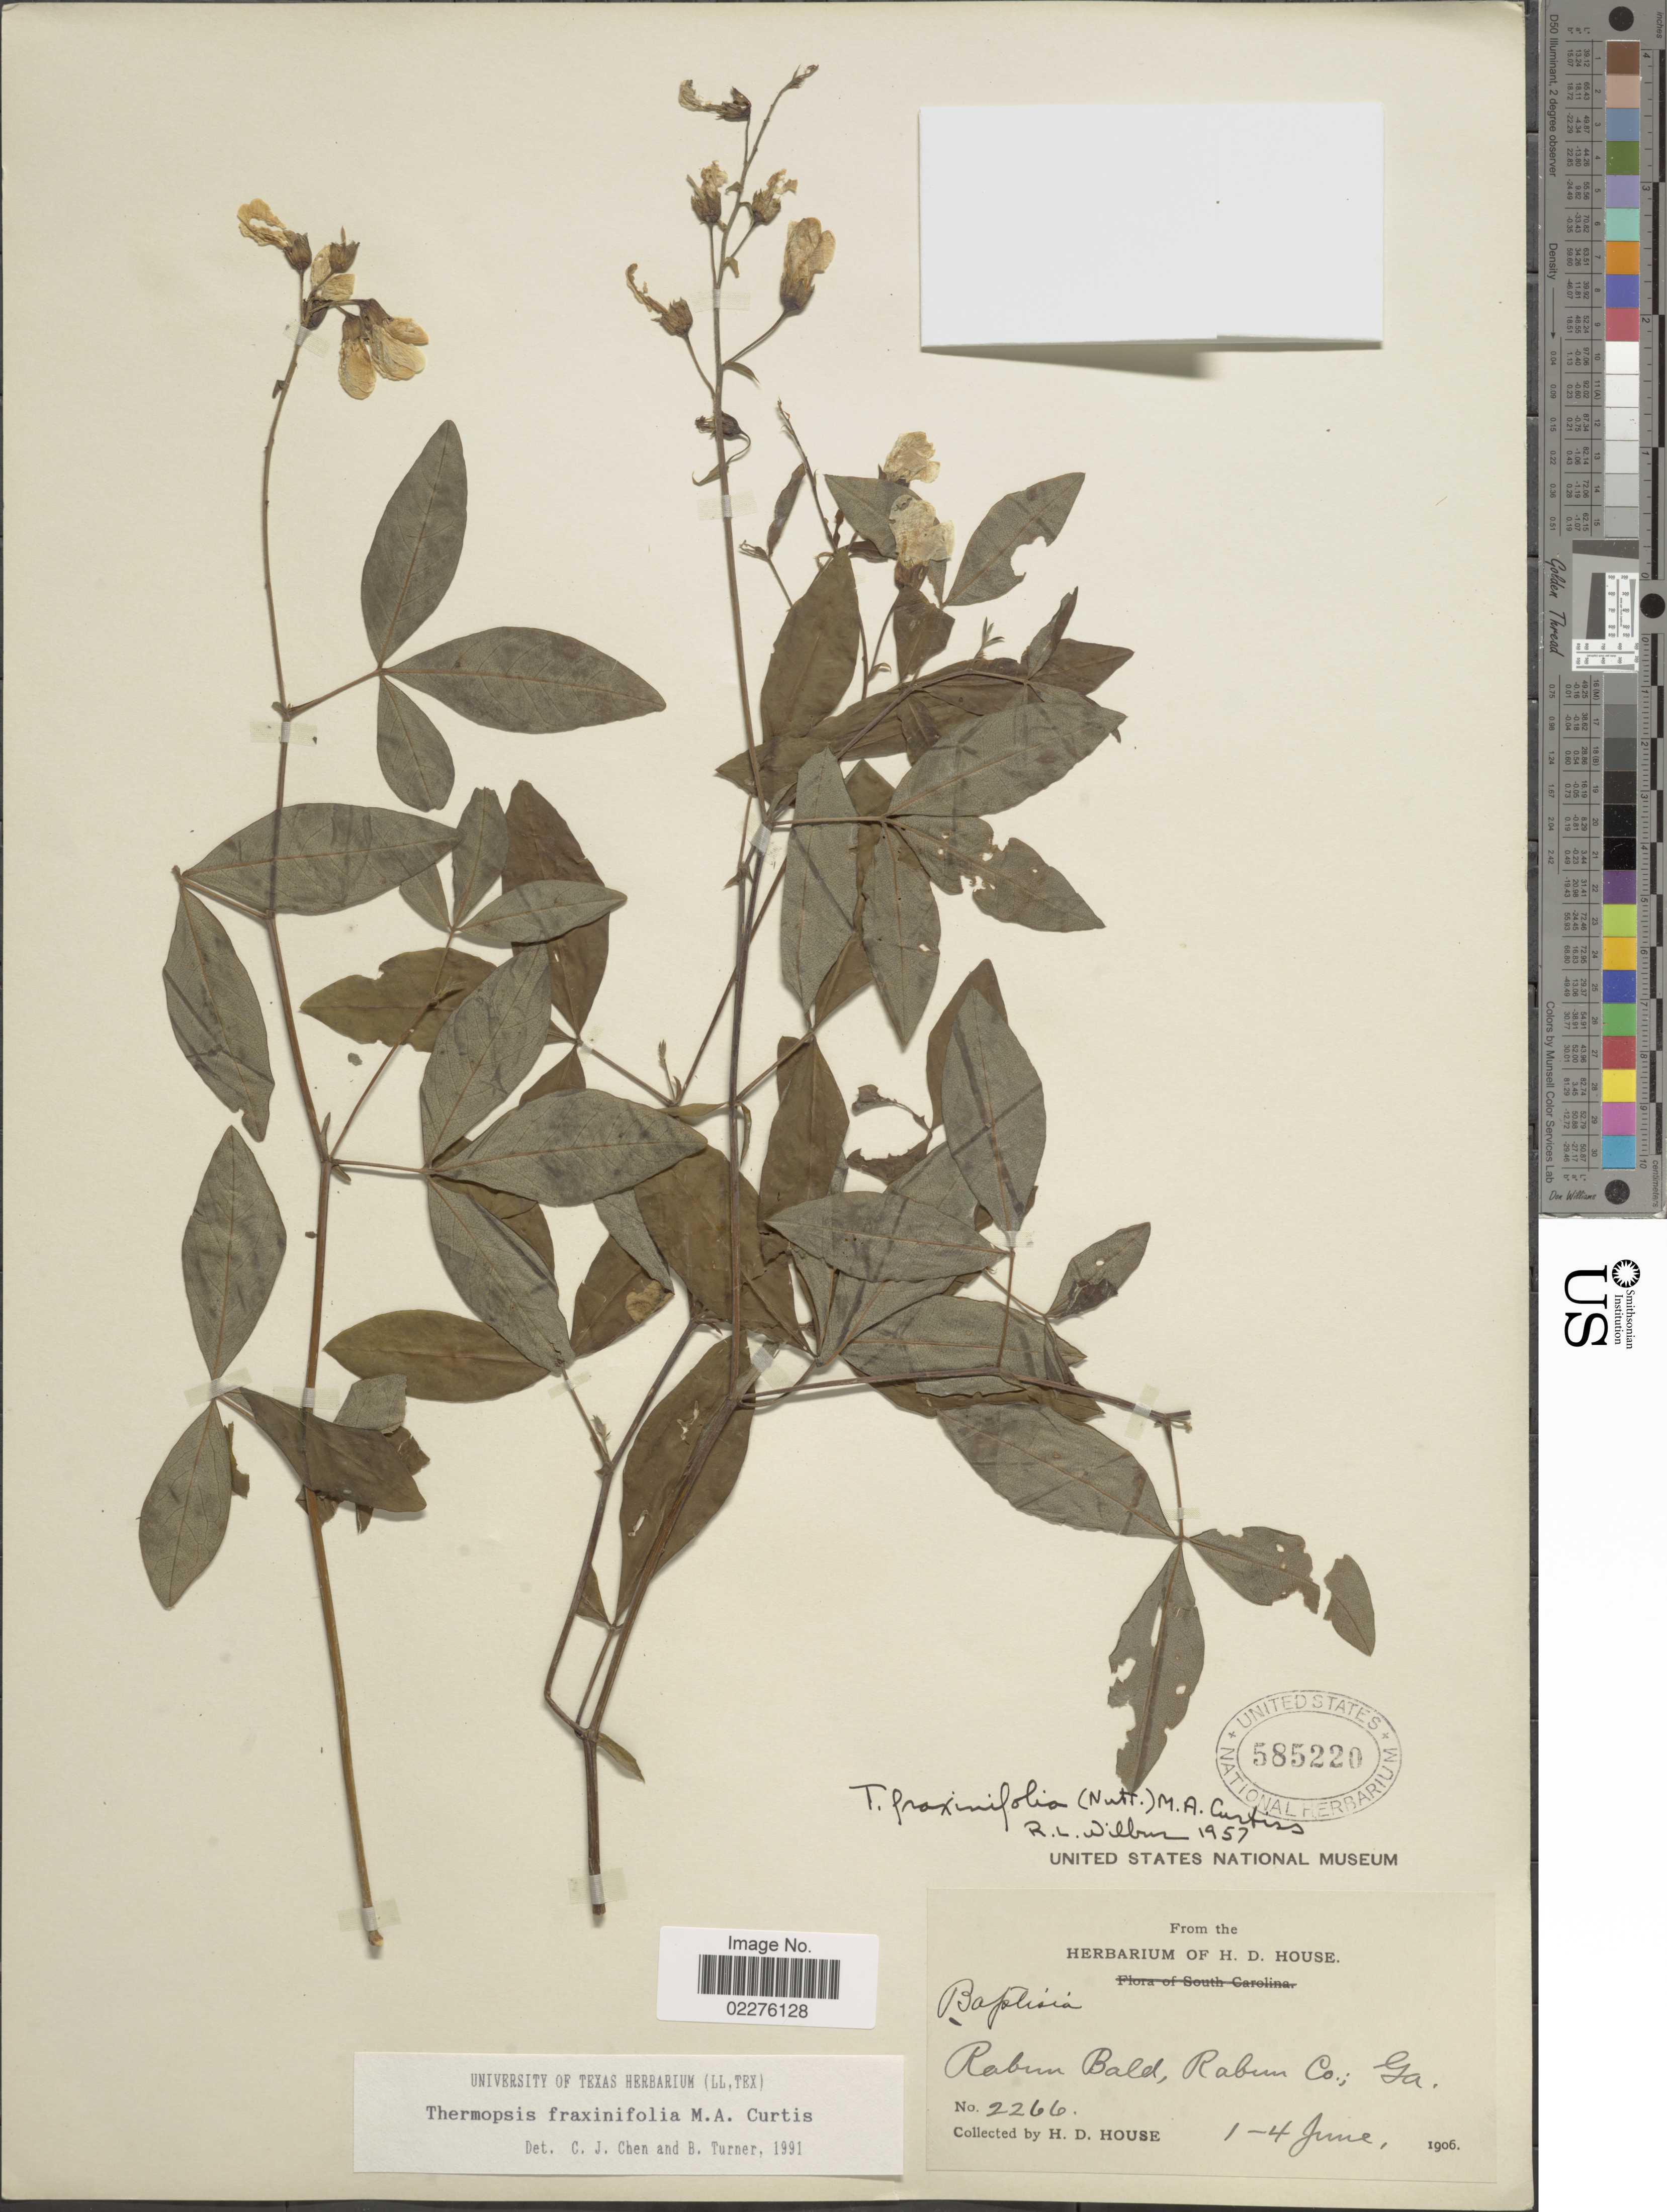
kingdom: Plantae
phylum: Tracheophyta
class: Magnoliopsida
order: Fabales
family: Fabaceae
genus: Thermopsis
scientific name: Thermopsis fraxinifolia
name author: M.A. Curtis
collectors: H. D. House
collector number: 2266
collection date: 1906-06-01/1906-06-04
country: United States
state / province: Georgia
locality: Rabun Bald, Rabun Co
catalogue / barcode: US 585220